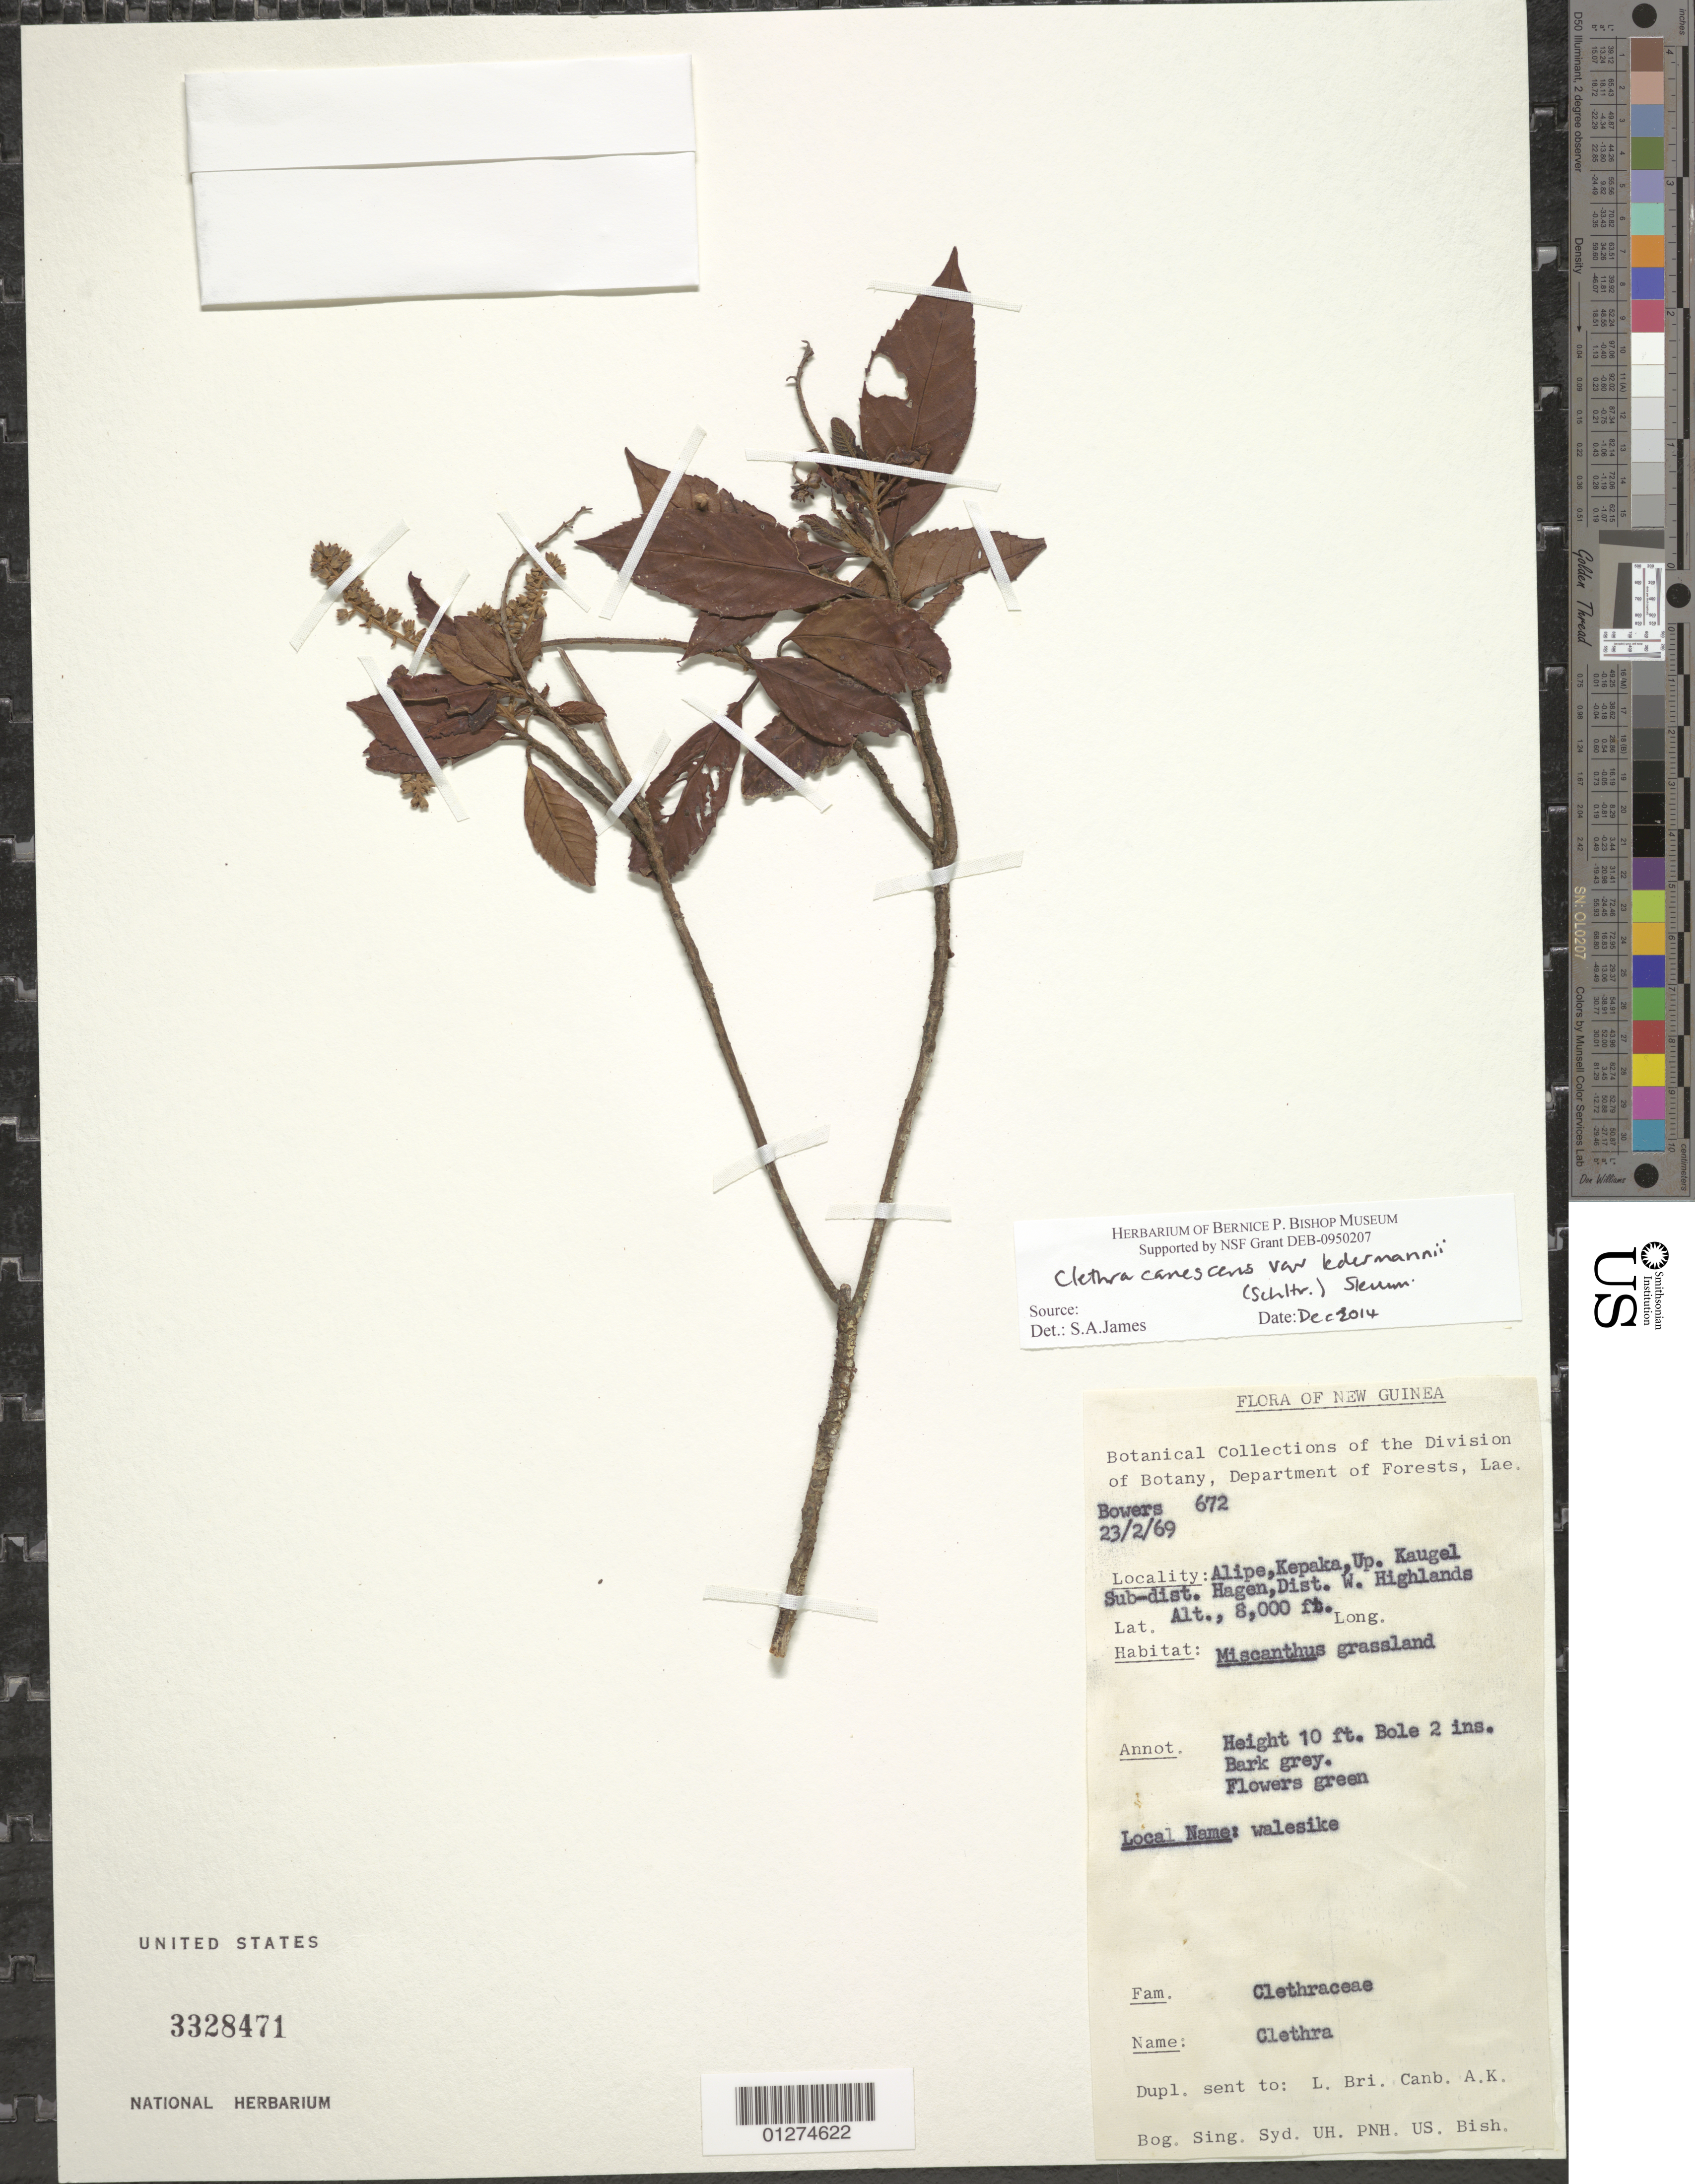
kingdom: Plantae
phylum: Tracheophyta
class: Magnoliopsida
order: Ericales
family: Clethraceae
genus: Clethra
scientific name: Clethra canescens var. ledermannii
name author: (Schltr.) Sleumer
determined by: James, S. A.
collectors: N. Bowers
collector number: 672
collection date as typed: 23 Feb 1969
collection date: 1969-02-23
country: Papua New Guinea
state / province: Western Highlands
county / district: Mount Hagen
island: New Guinea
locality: Alipe, Kepaka, Kaugel Subdistrict. Hagen, District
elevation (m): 2438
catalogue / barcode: US 3328471